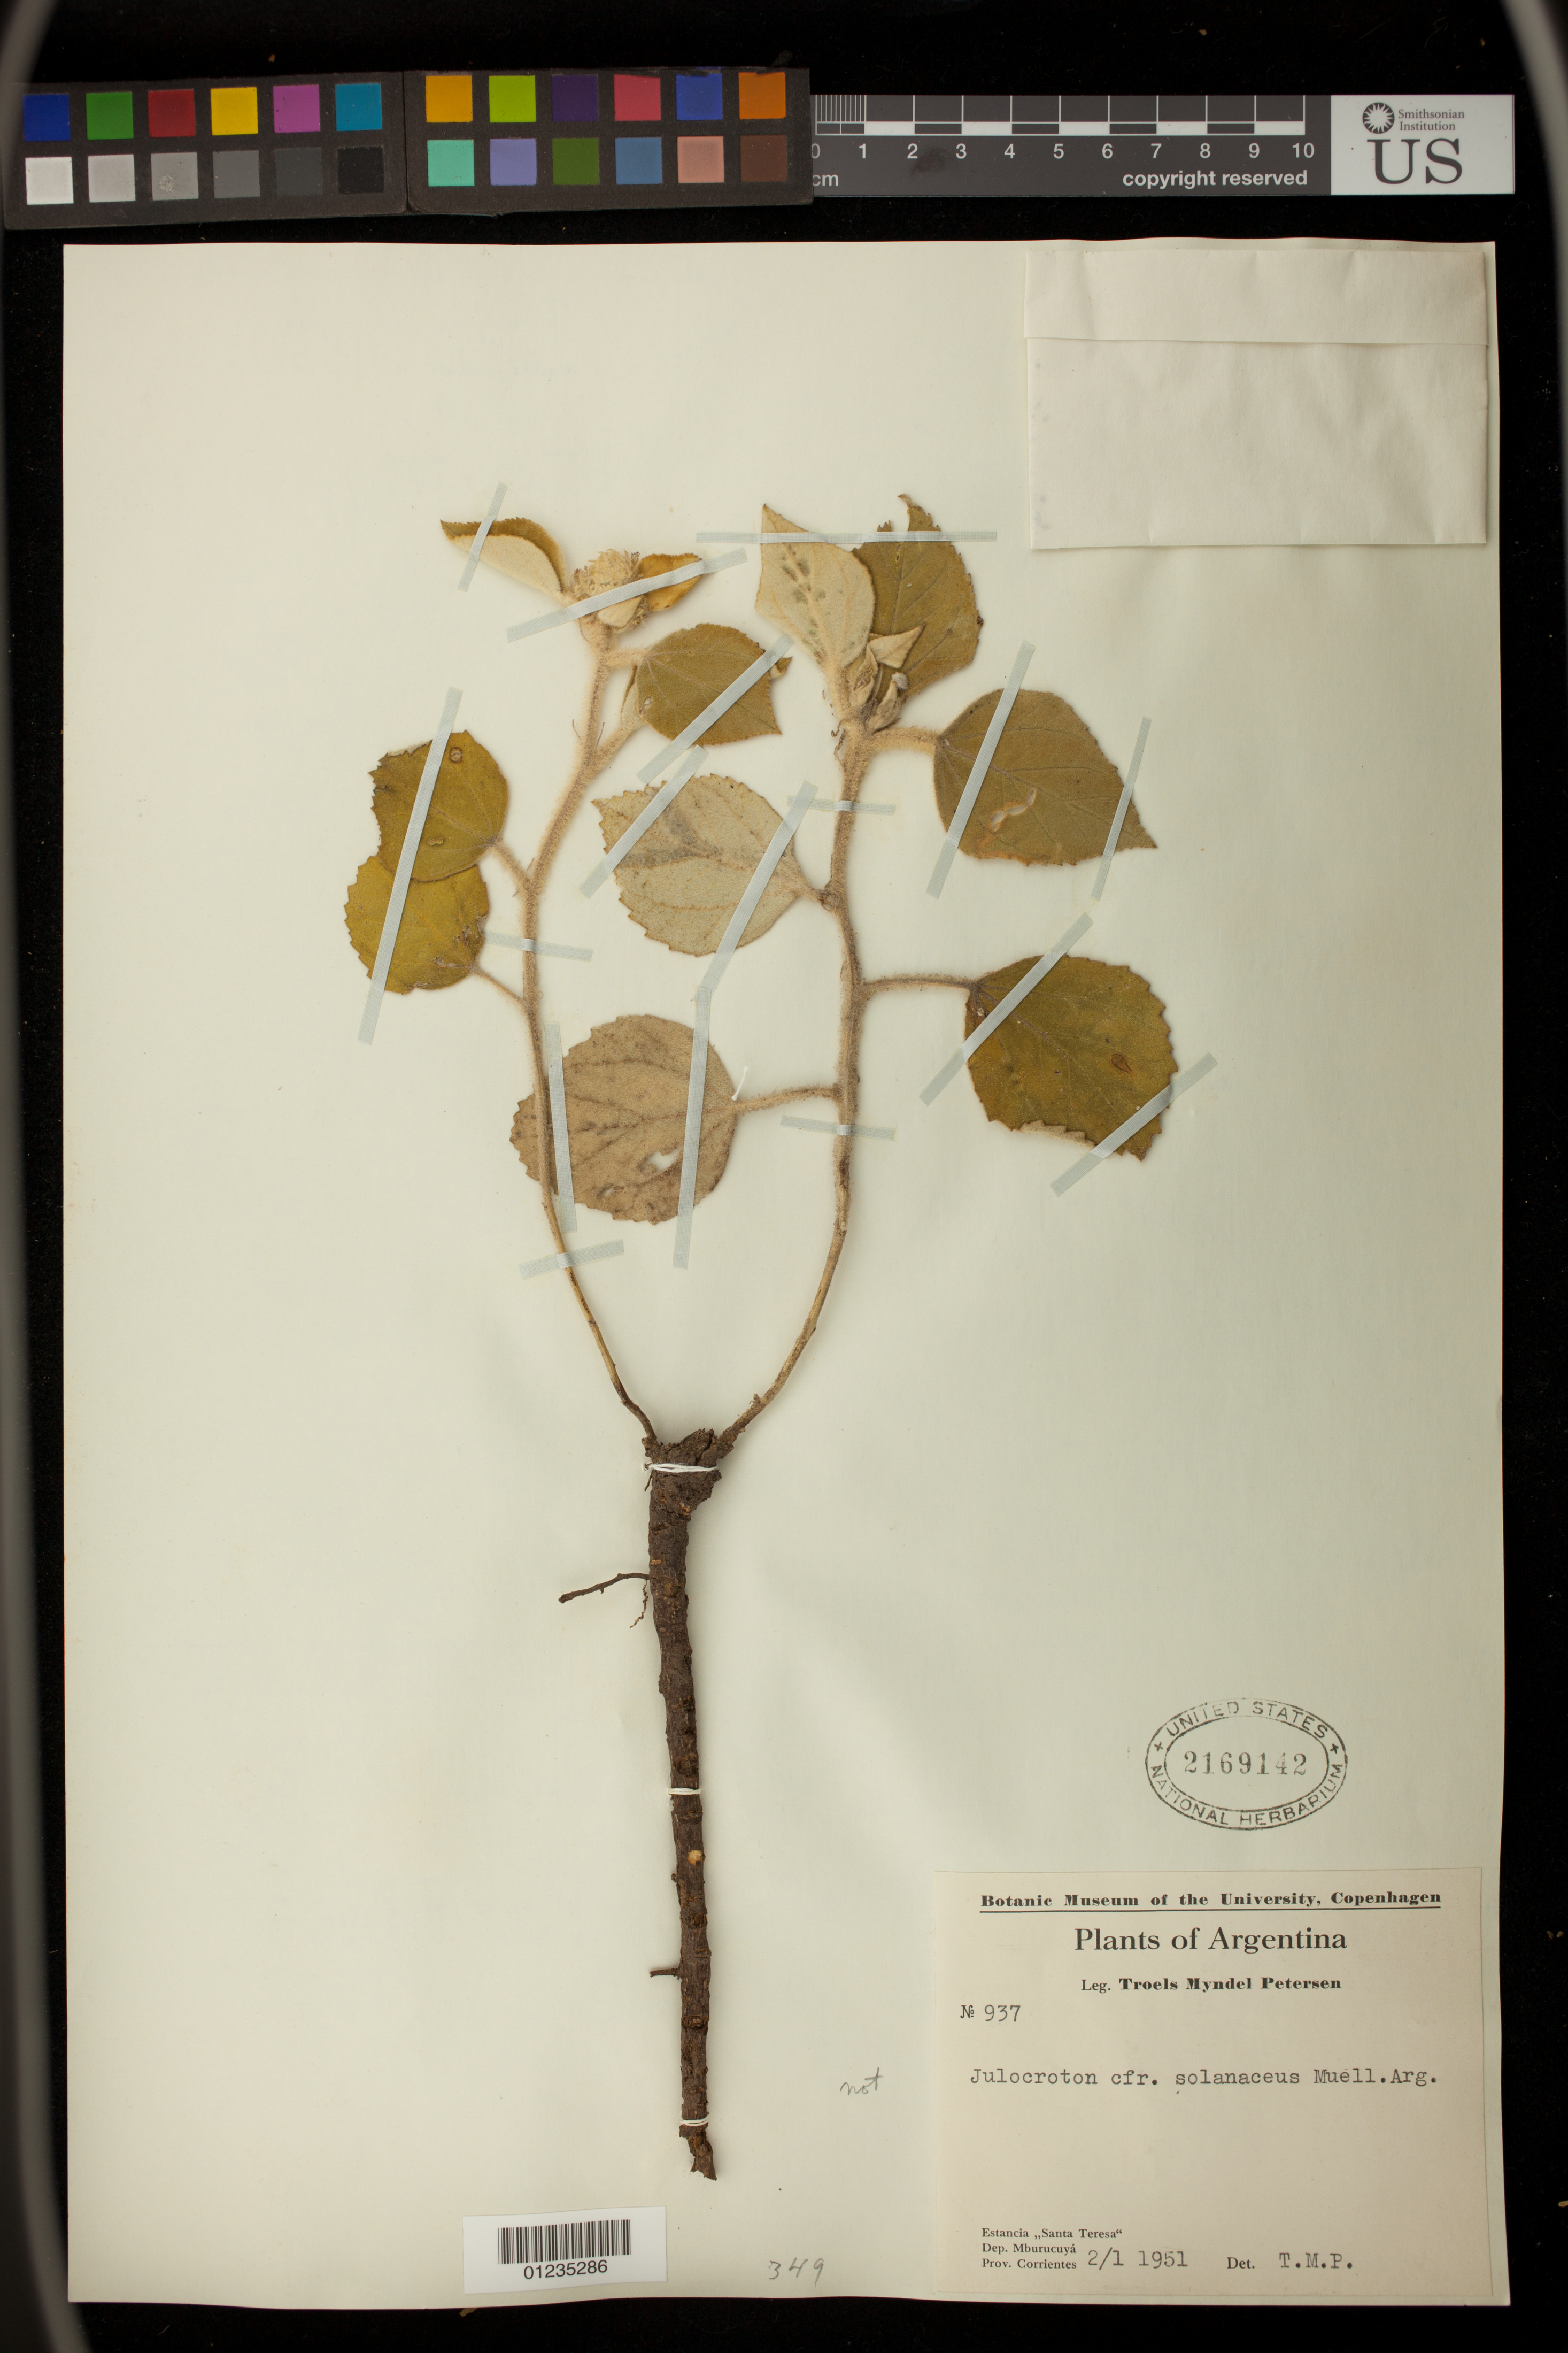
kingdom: Plantae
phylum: Tracheophyta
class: Magnoliopsida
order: Malpighiales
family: Euphorbiaceae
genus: Julocroton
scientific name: Julocroton sp.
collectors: T. Pederson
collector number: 937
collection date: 1951-02-01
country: Argentina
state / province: Corrientes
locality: Dep. Mburucuya.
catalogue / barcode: US 2169142